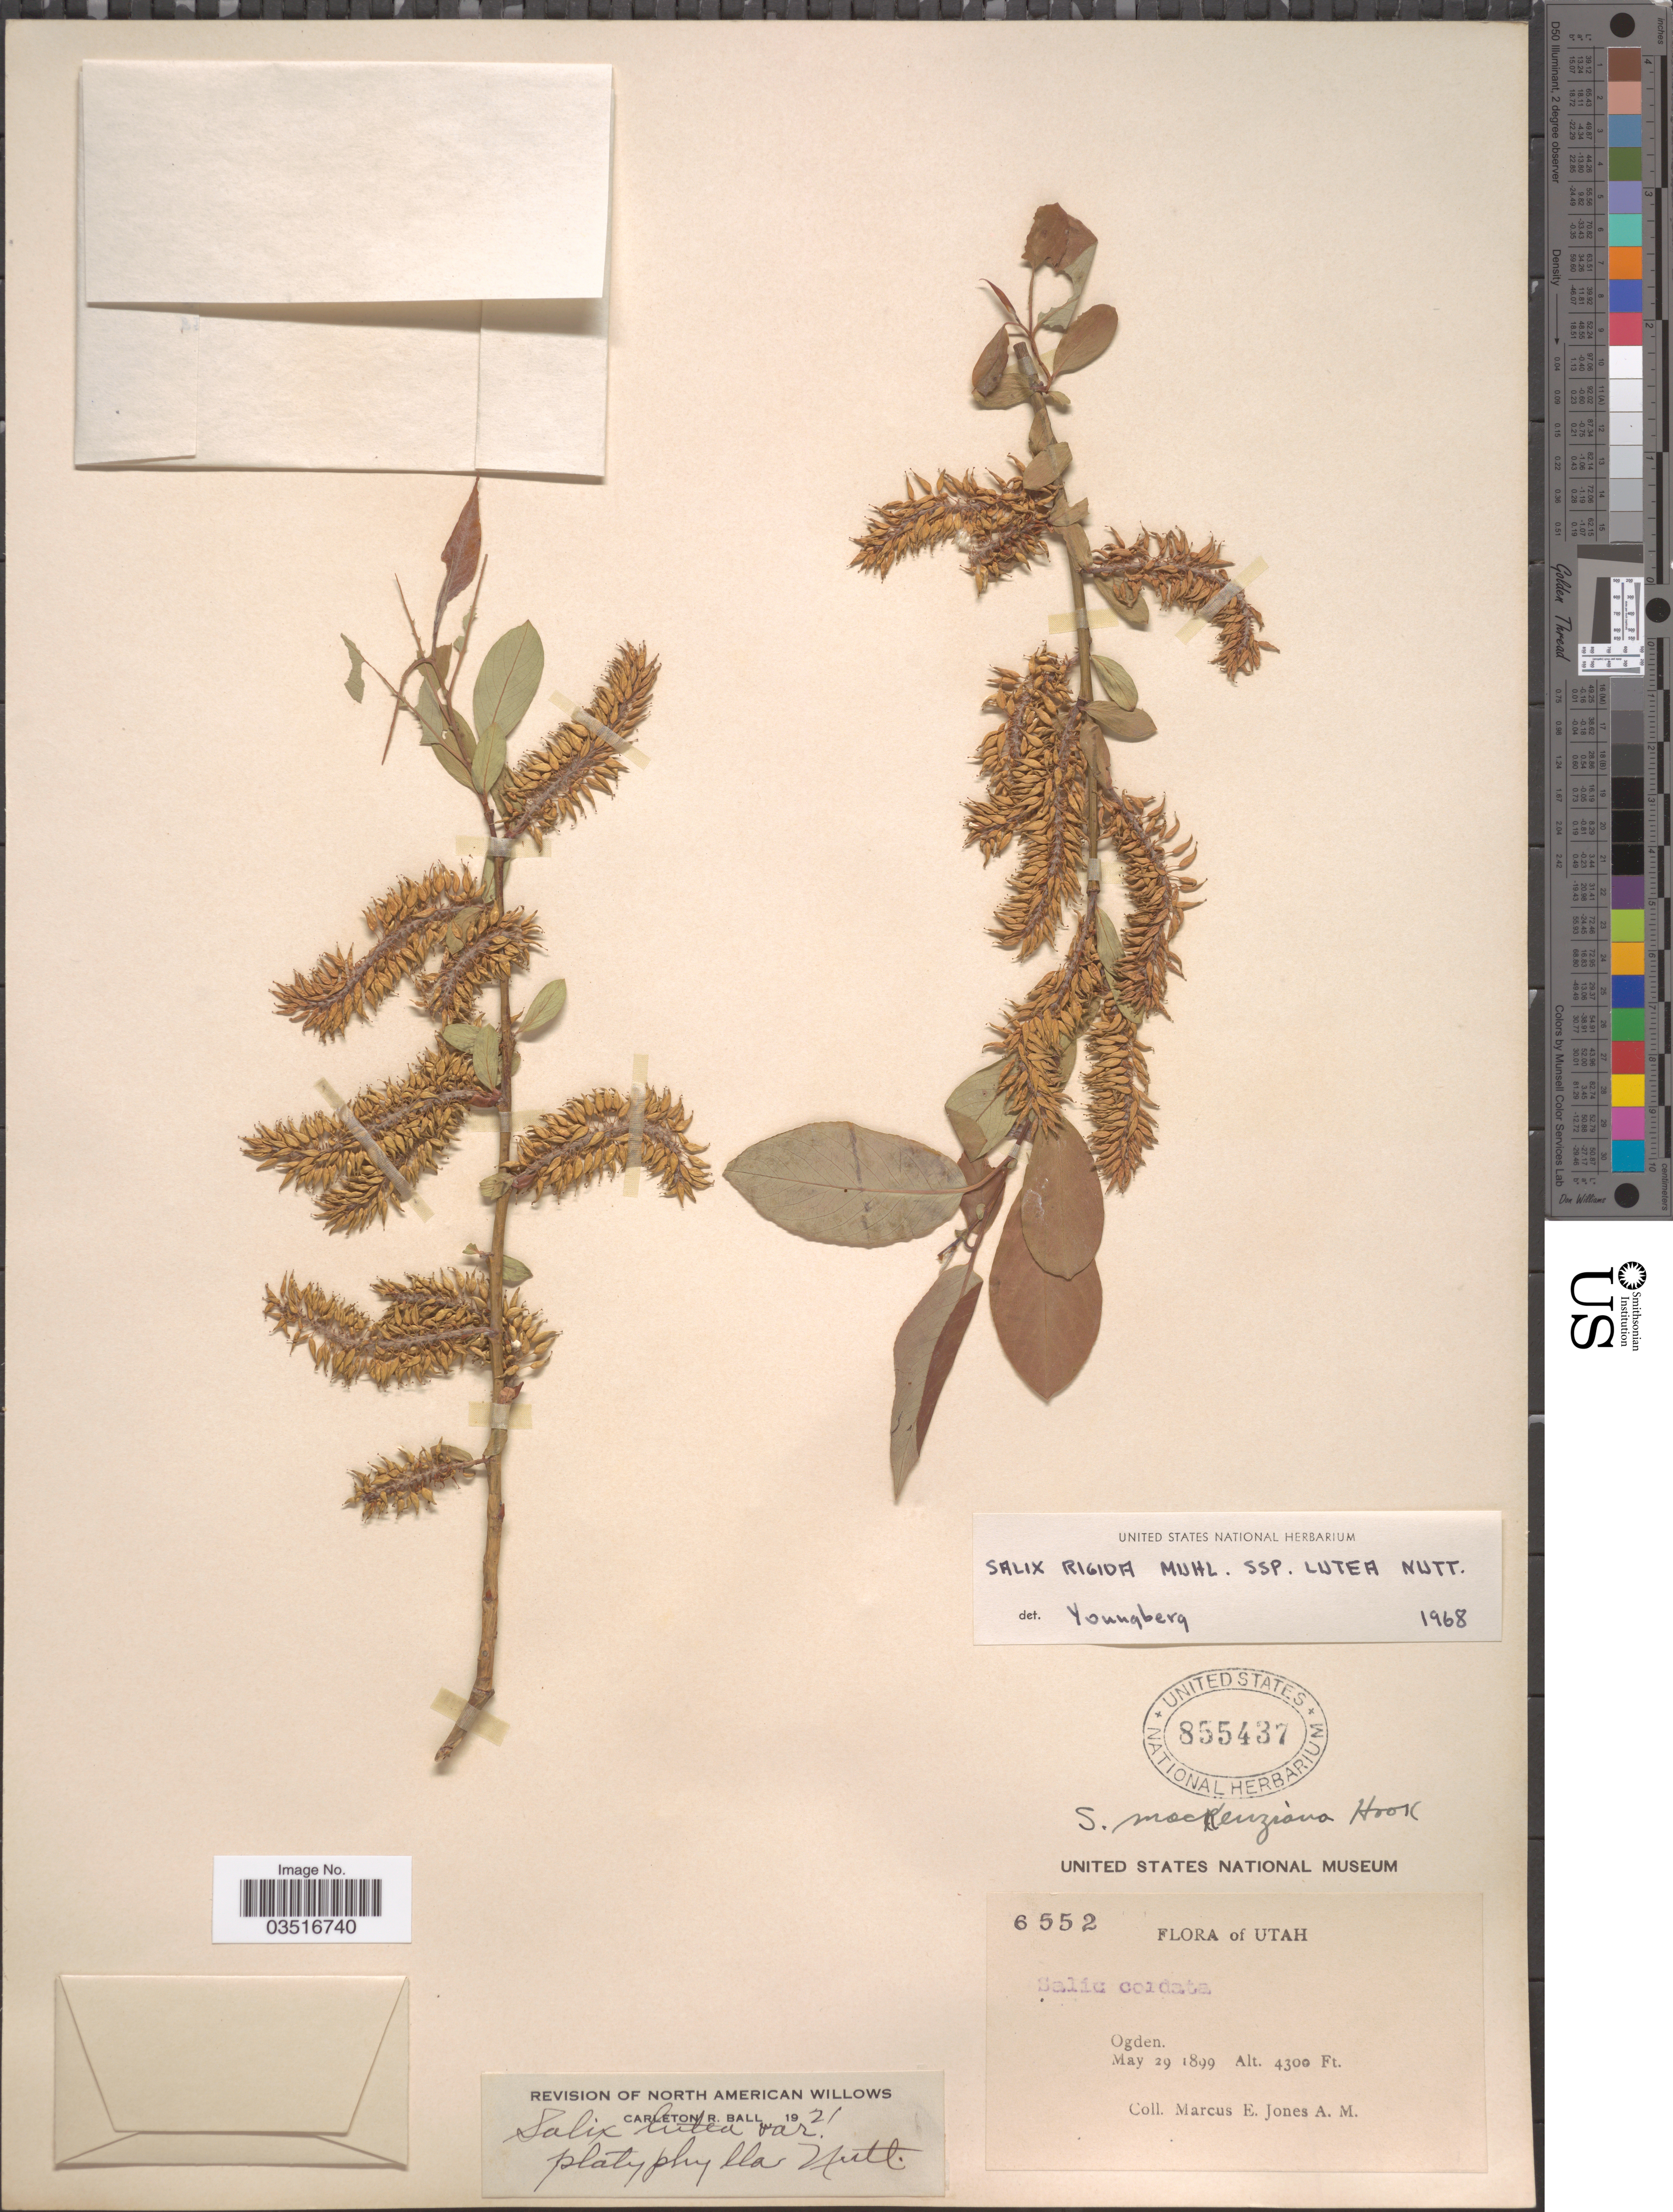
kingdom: Plantae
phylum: Tracheophyta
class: Magnoliopsida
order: Malpighiales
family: Salicaceae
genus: Salix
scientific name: Salix rigida subsp. lutea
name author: Nutt.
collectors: M. E. Jones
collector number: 6552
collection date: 1899-05-29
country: United States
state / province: Utah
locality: Ogden.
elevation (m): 1311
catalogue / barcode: US 855437